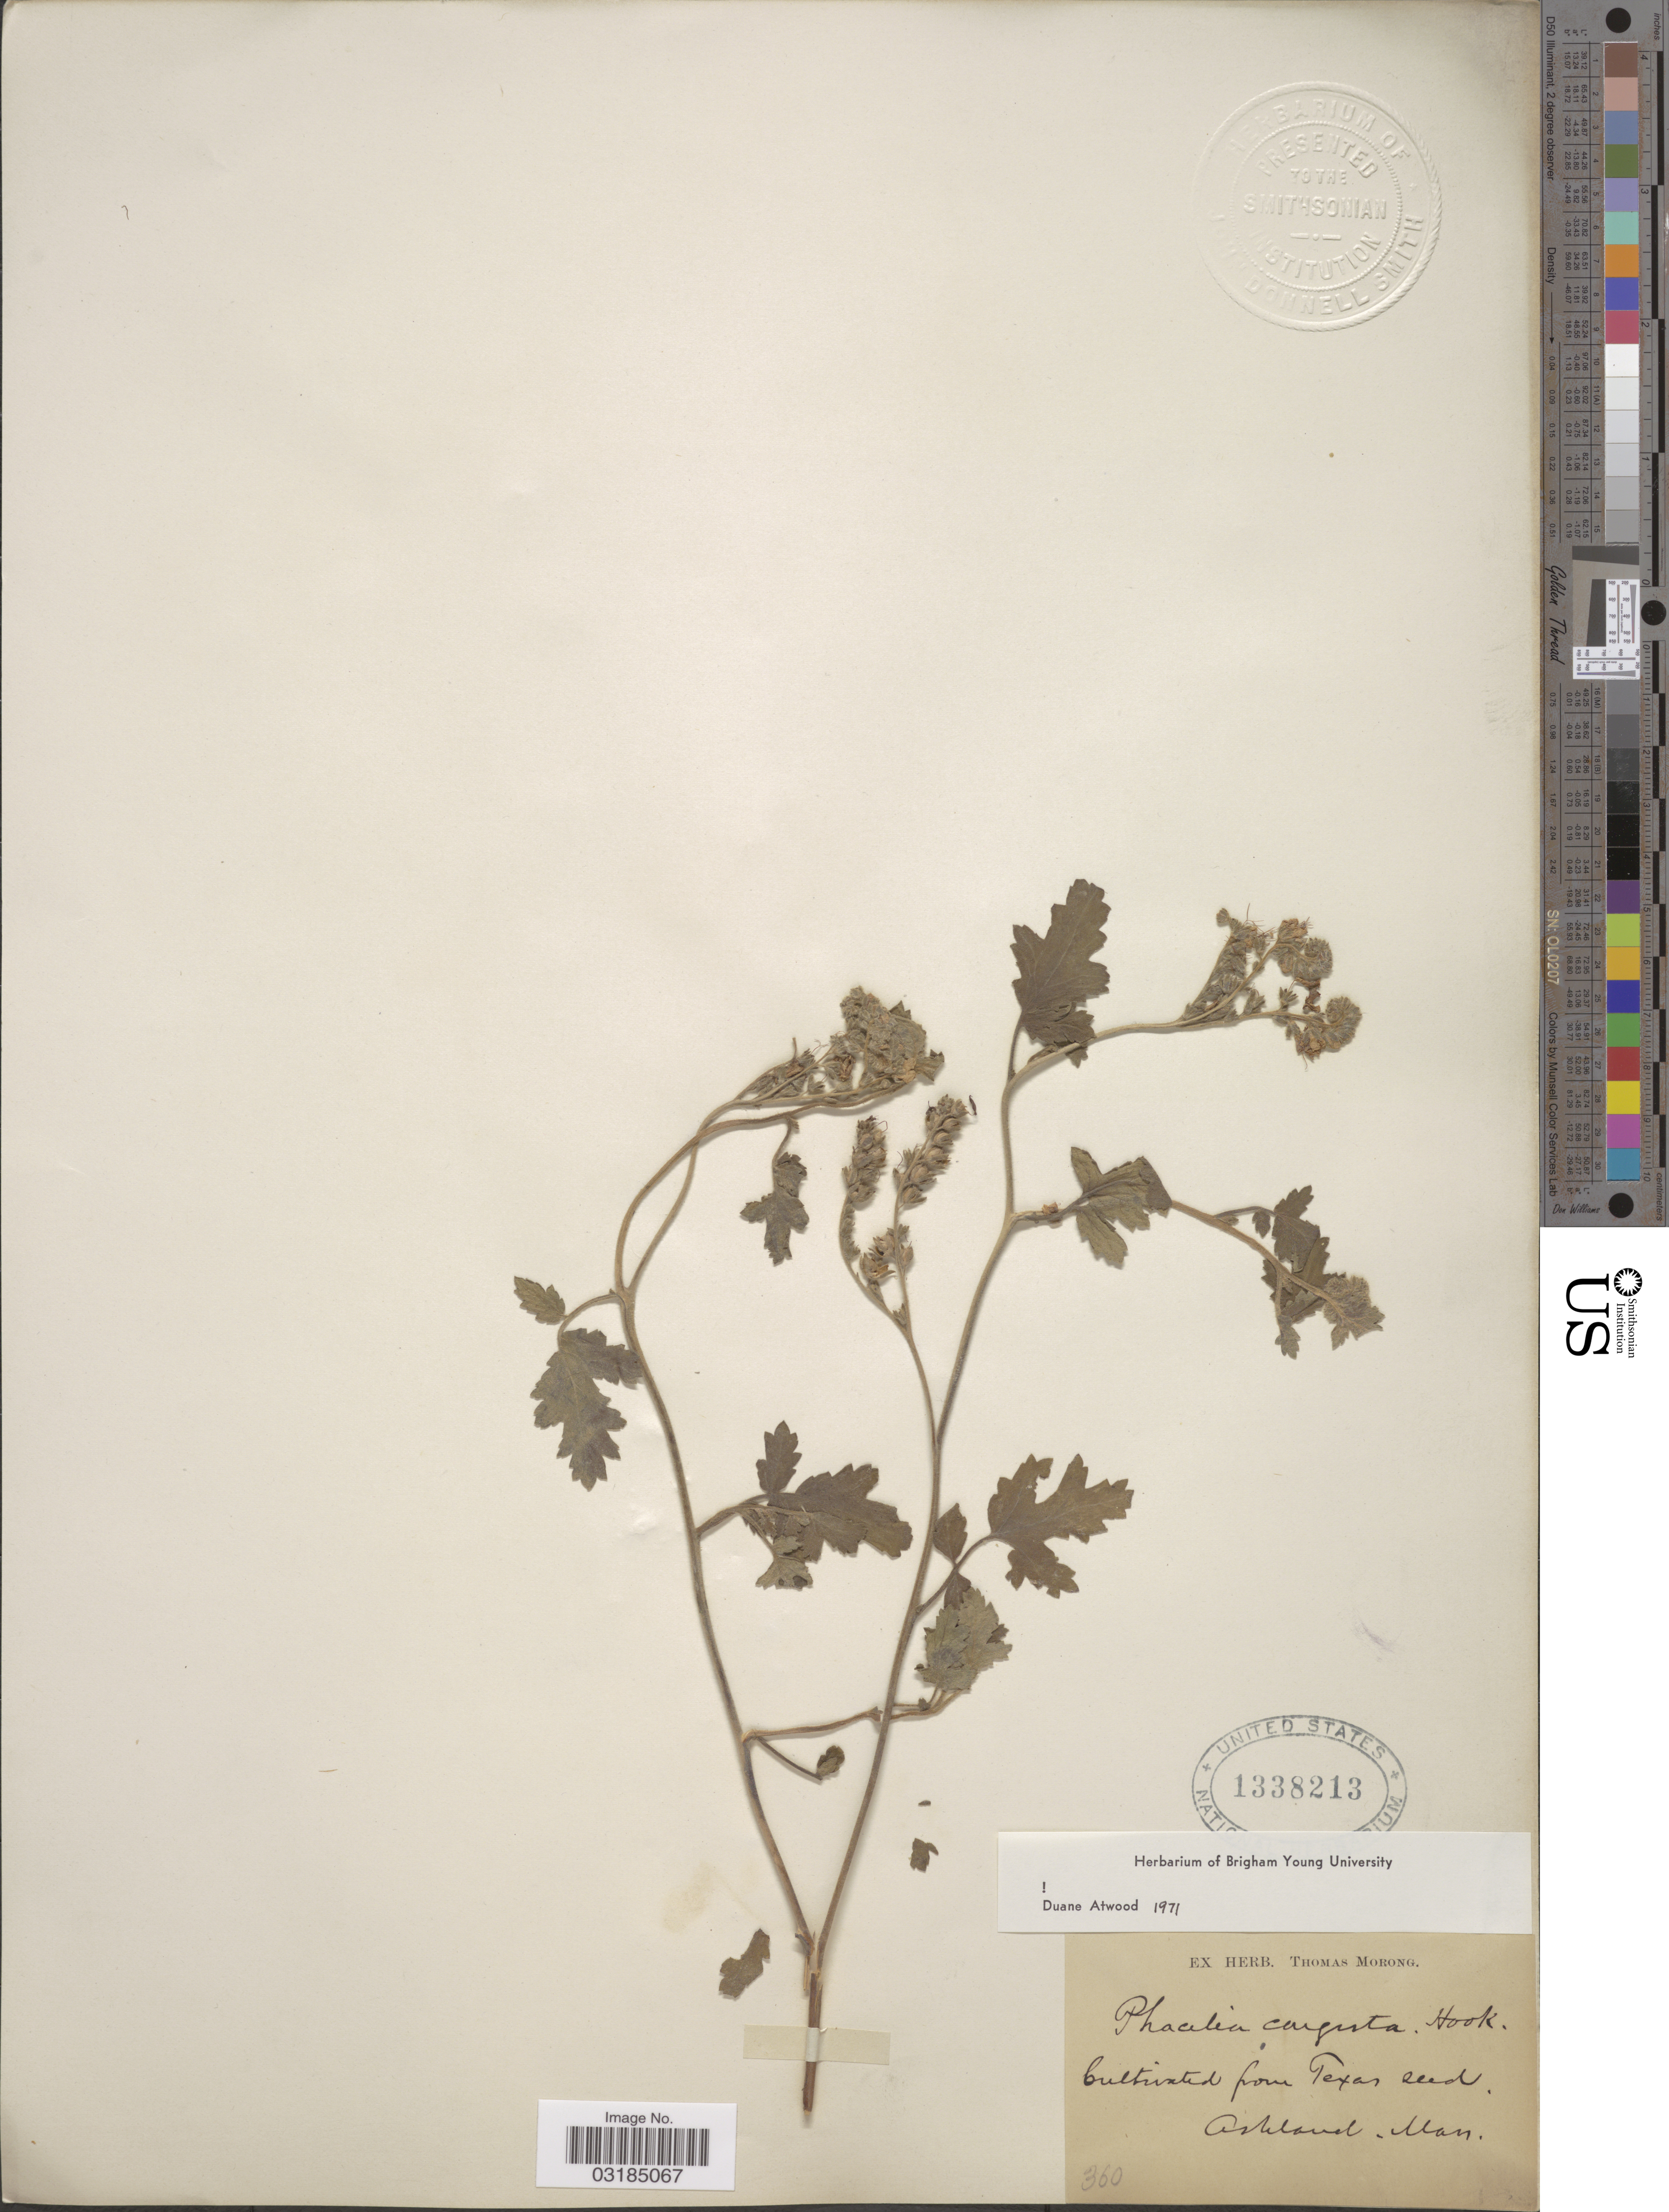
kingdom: Plantae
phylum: Tracheophyta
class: Magnoliopsida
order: Boraginales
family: Hydrophyllaceae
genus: Phacelia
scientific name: Phacelia congesta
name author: Hook.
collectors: ex Herb. T. Morong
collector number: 360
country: United States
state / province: Massachusetts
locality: Ashland.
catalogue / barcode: US 1338213